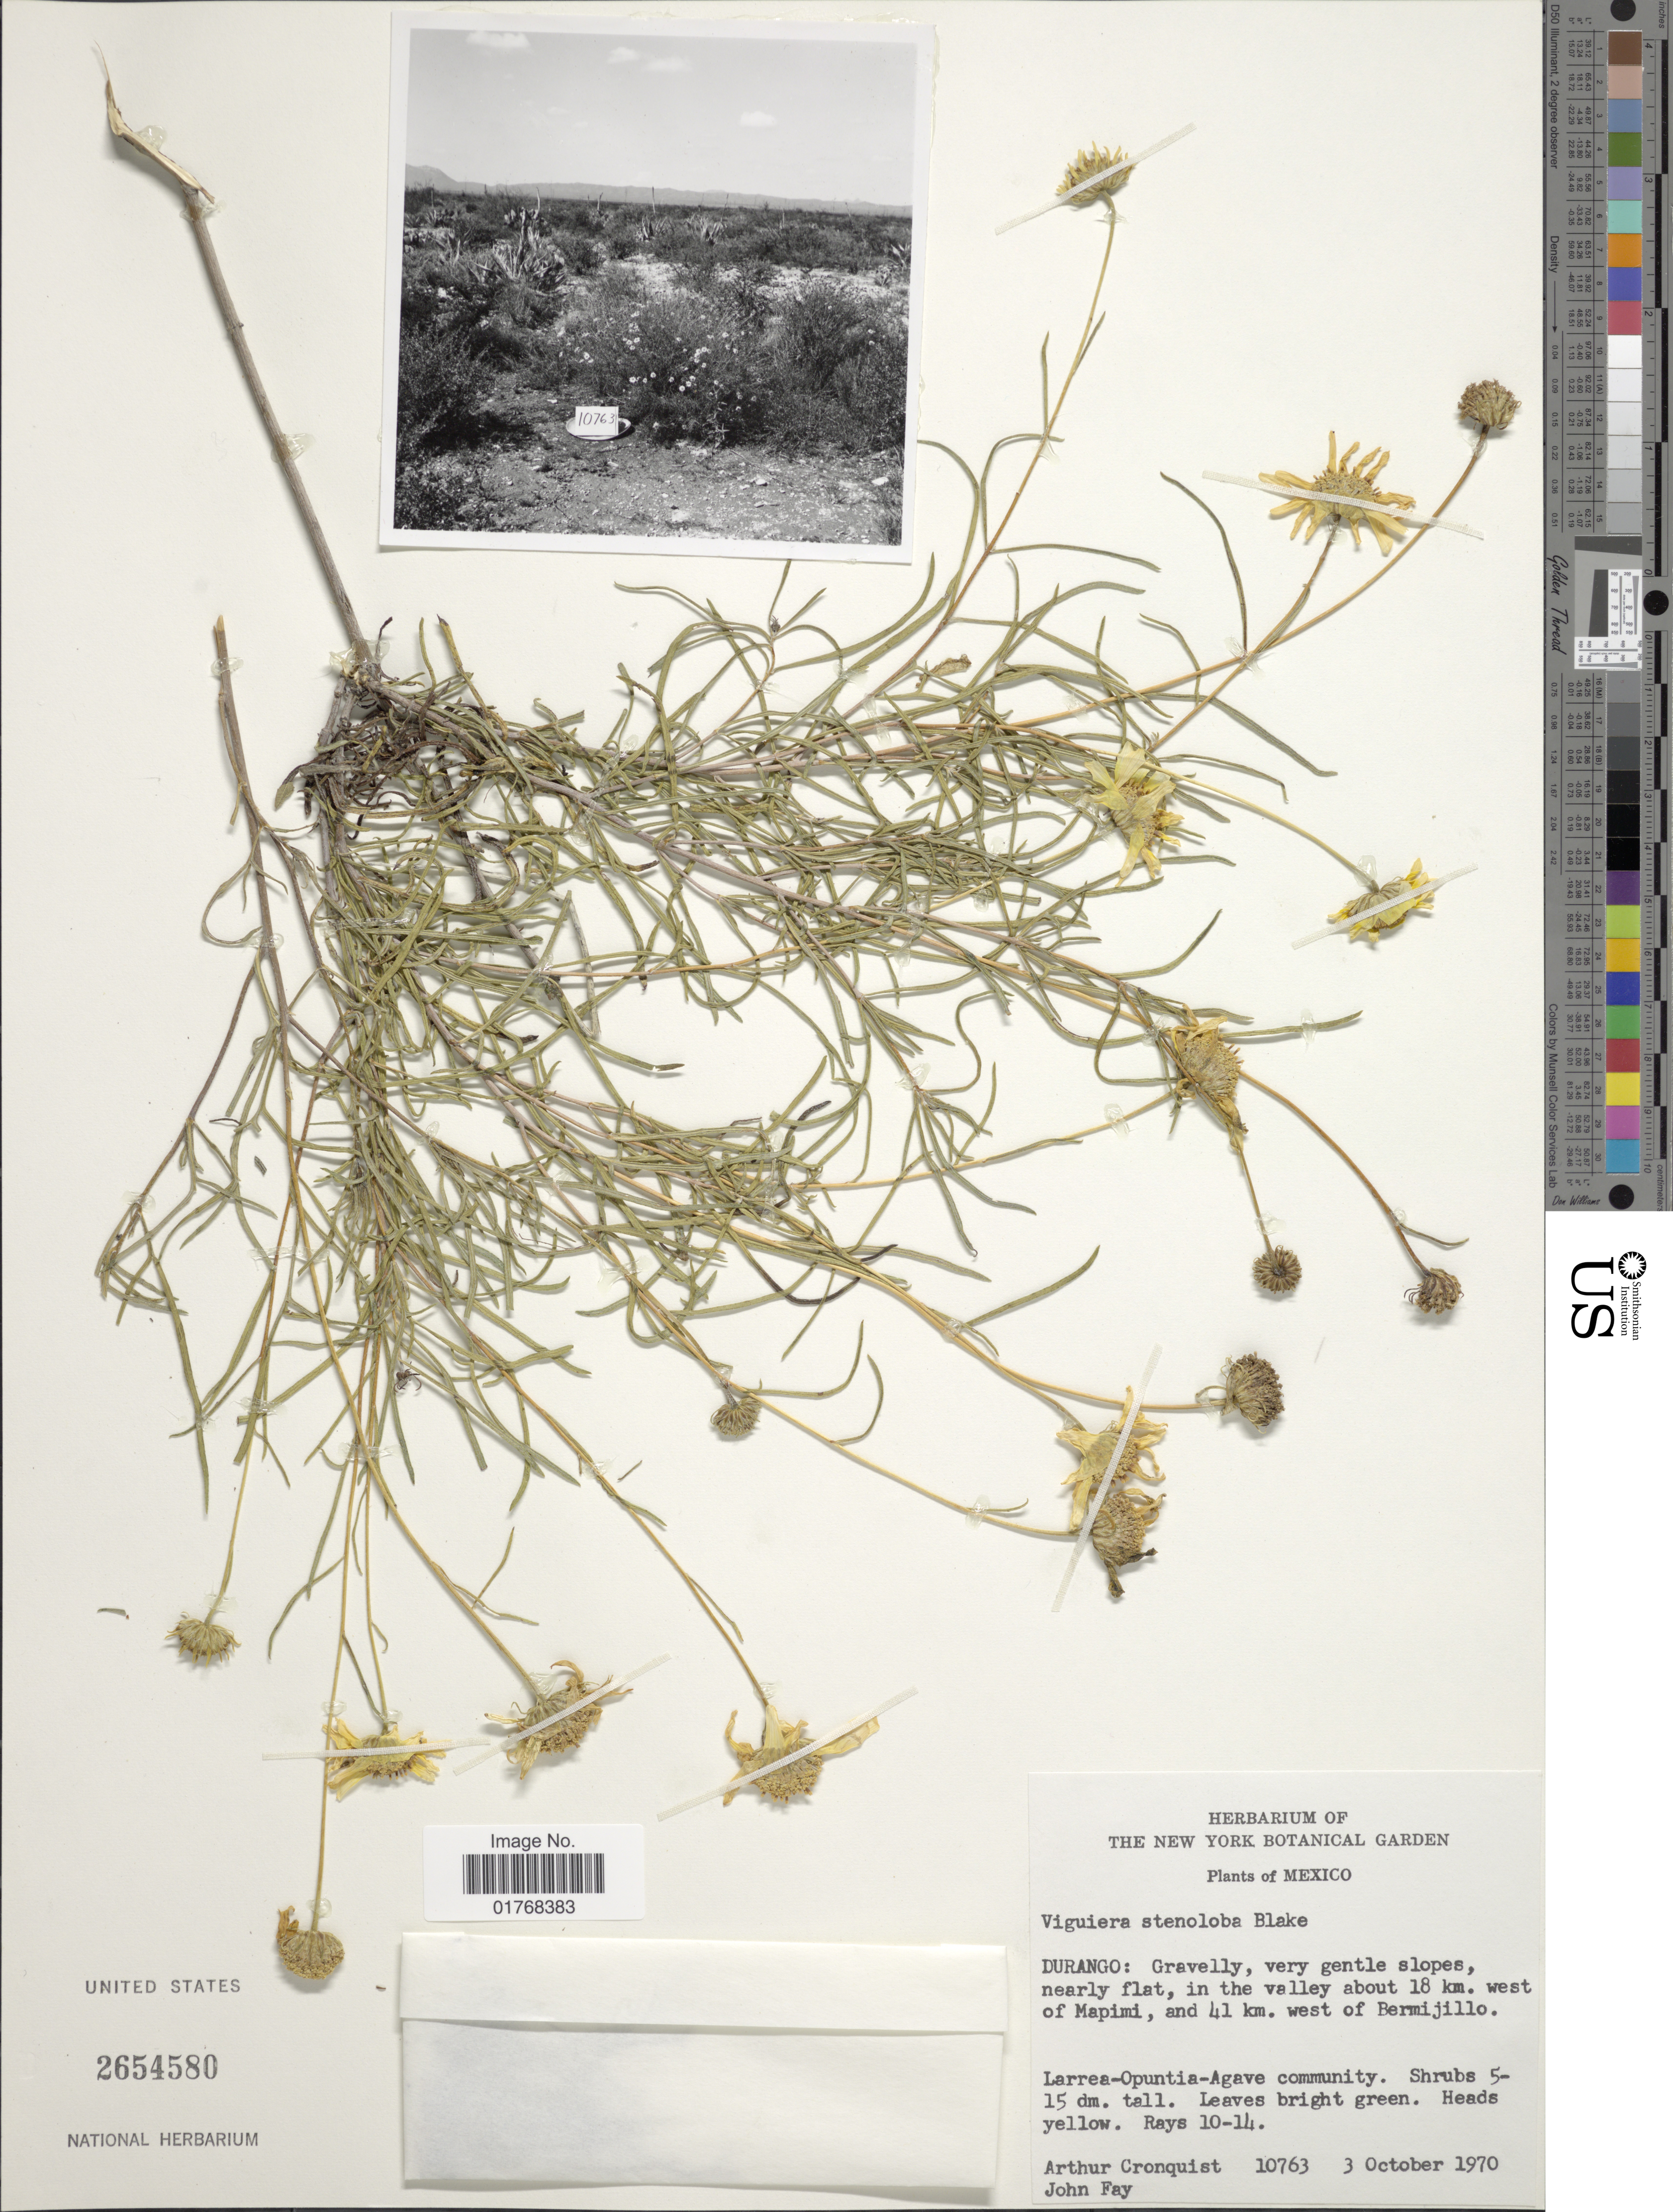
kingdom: Plantae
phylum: Tracheophyta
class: Magnoliopsida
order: Asterales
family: Asteraceae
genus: Viguiera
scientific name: Viguiera stenoloba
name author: S.F. Blake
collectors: A. J. Cronquist & J. M. Fay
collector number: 10763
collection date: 1970-10-03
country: Mexico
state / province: Durango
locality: Gravelly, very gentle slopes, nearly flat, in the valley about 18 km. west of Mapimi, and 41 km west of Bermijillo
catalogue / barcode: US 2654580